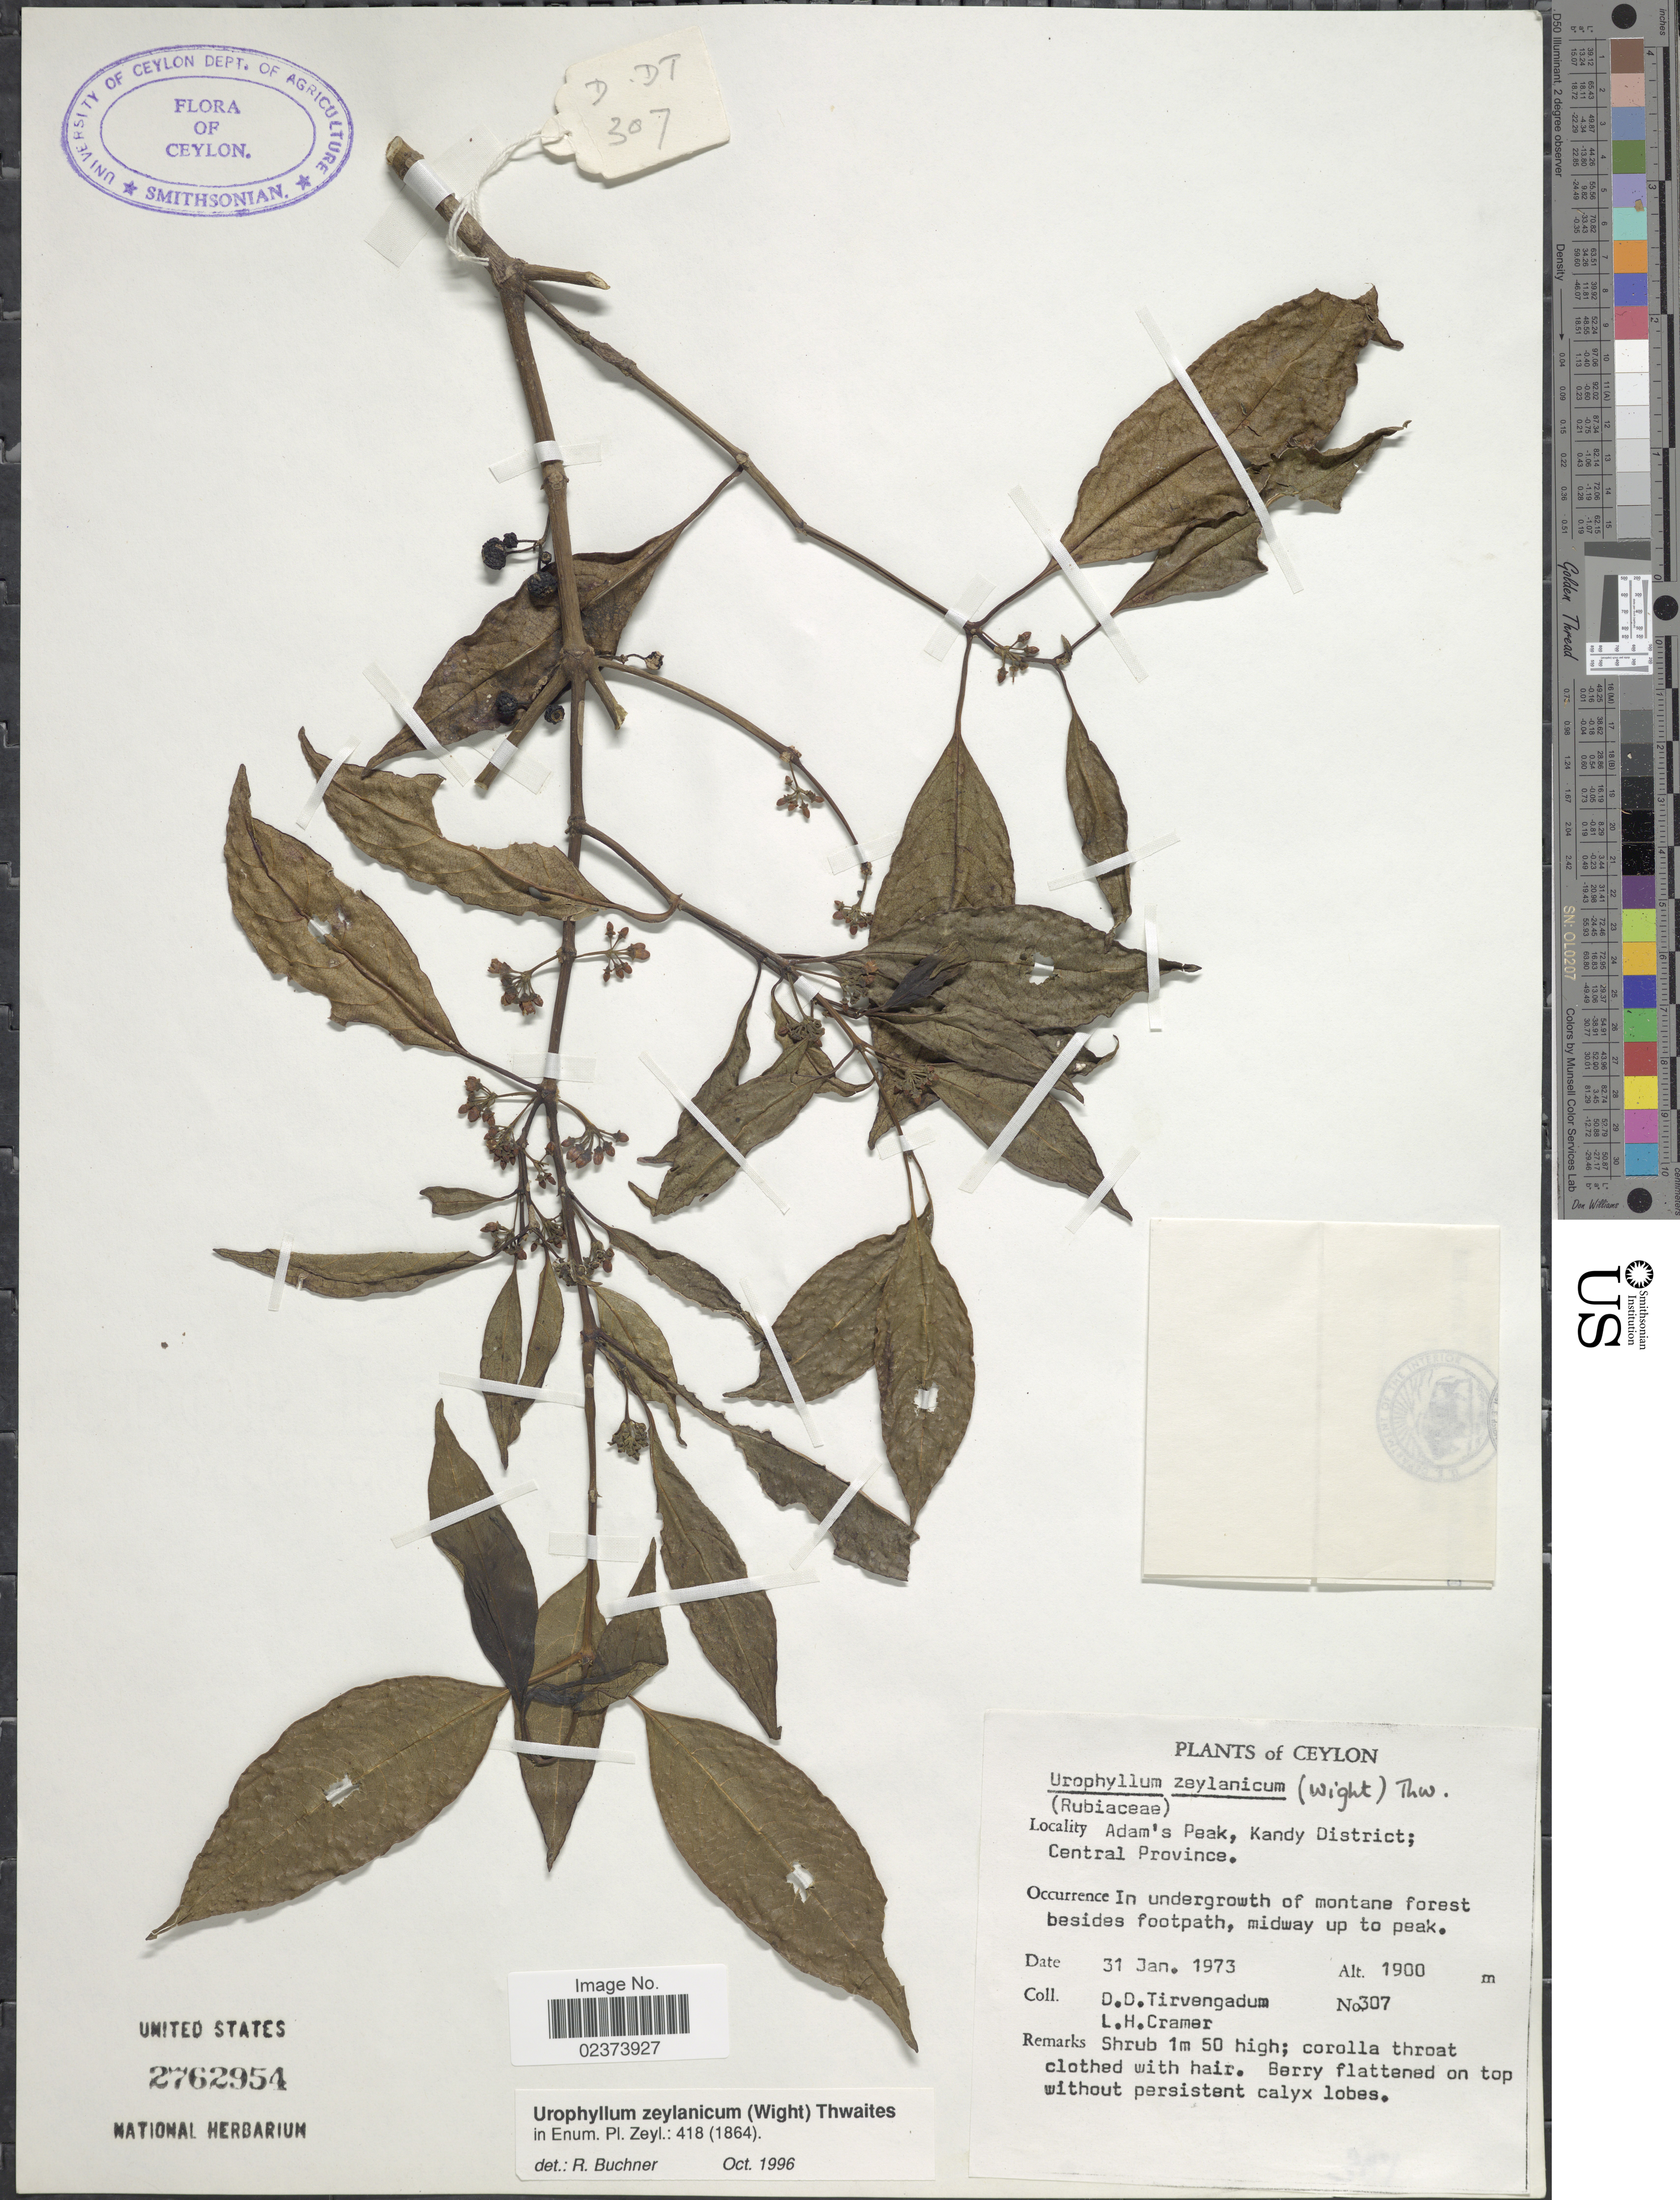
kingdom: Plantae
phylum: Tracheophyta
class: Magnoliopsida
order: Gentianales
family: Rubiaceae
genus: Urophyllum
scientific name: Urophyllum zeylanicum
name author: (Wight) Thwaites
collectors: D. Tirvengadum & L. H. Cramer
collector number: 307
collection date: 1973-01-31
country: Sri Lanka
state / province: Central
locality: Ceylon, Adam's Peak, Kandy District, Central Province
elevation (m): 1900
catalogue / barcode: US 2762954